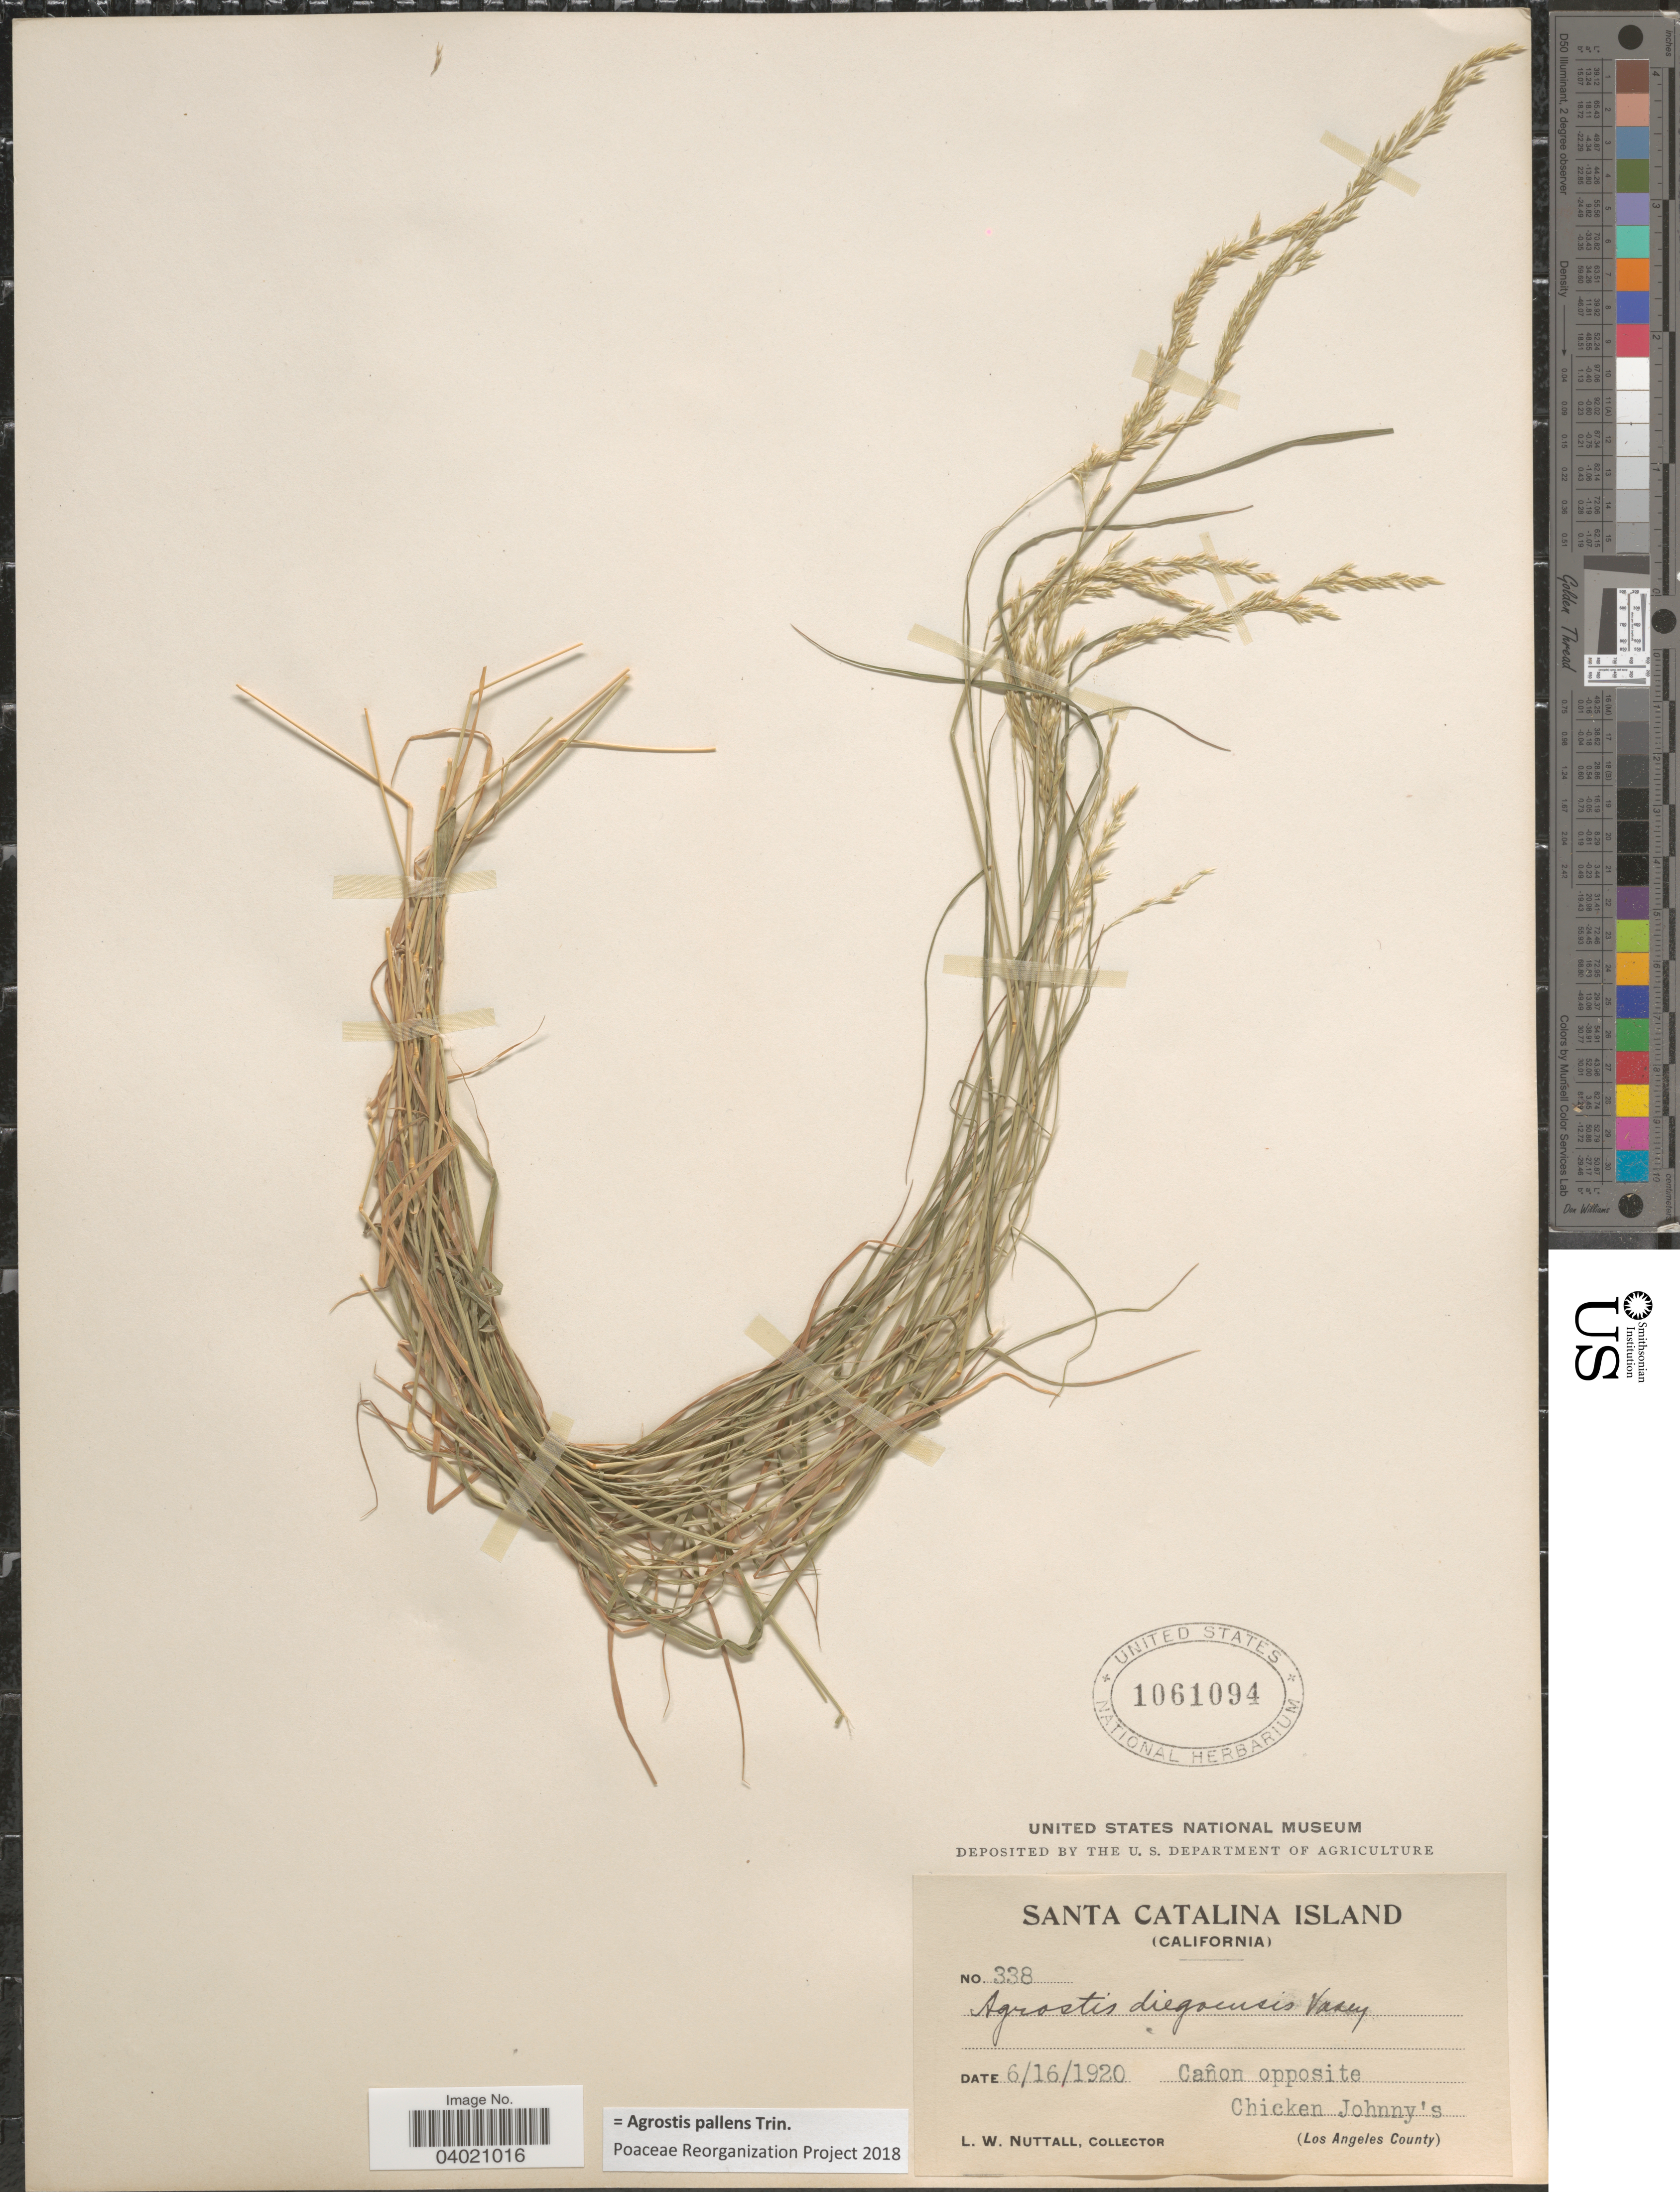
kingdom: Plantae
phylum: Tracheophyta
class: Liliopsida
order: Poales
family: Poaceae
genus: Agrostis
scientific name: Agrostis pallens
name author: Trin.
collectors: L. W. Nuttall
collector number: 338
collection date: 1920-06-16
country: United States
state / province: California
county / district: Los Angeles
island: Santa Catalina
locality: Santa Catalina Island. Cañon opposite. Chicken Johnny's. (Los Angeles County).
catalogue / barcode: US 1061094